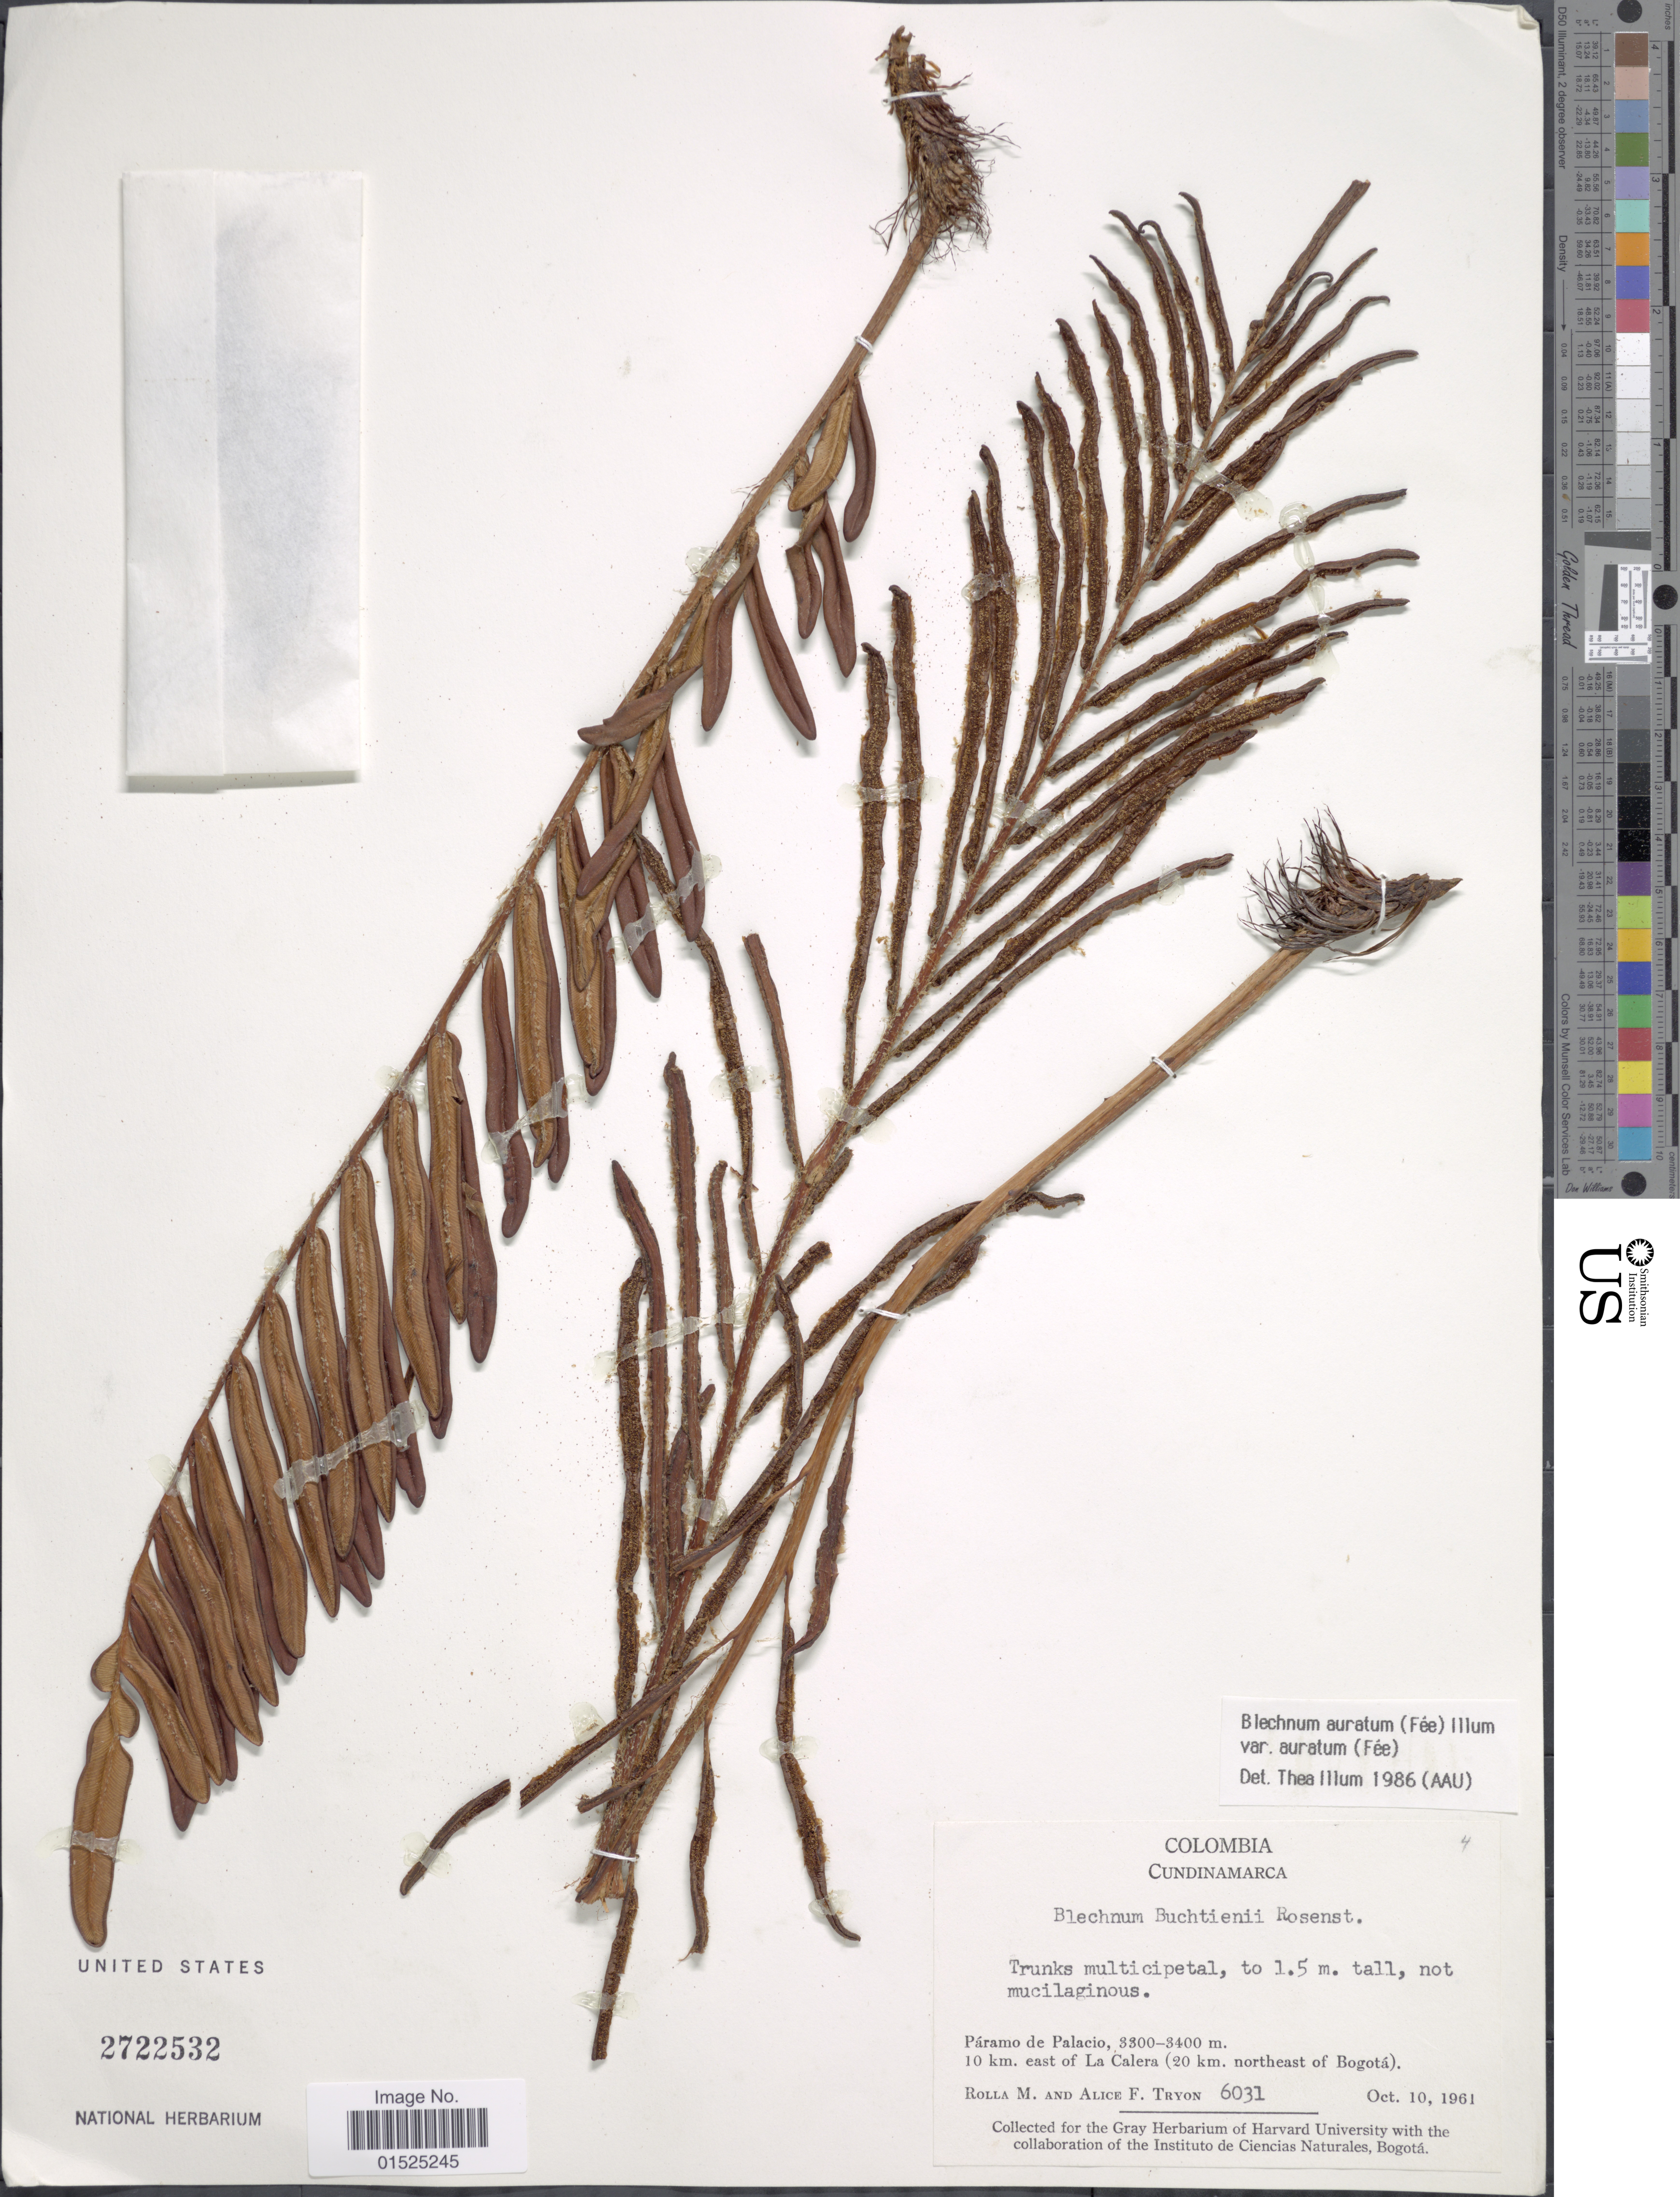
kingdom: Plantae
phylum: Tracheophyta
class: Polypodiopsida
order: Polypodiales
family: Blechnaceae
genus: Blechnum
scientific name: Blechnum auratum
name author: (Fée) R.M. Tryon & Stolze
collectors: M. Rolla & A. F. Tryon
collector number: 6031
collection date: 1961-10-10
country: Colombia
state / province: Cundinamarca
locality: Paramo de Palacio, 10 km. east of La Calera (20 km. northwast of Bogota)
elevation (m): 3300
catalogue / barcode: US 2722532